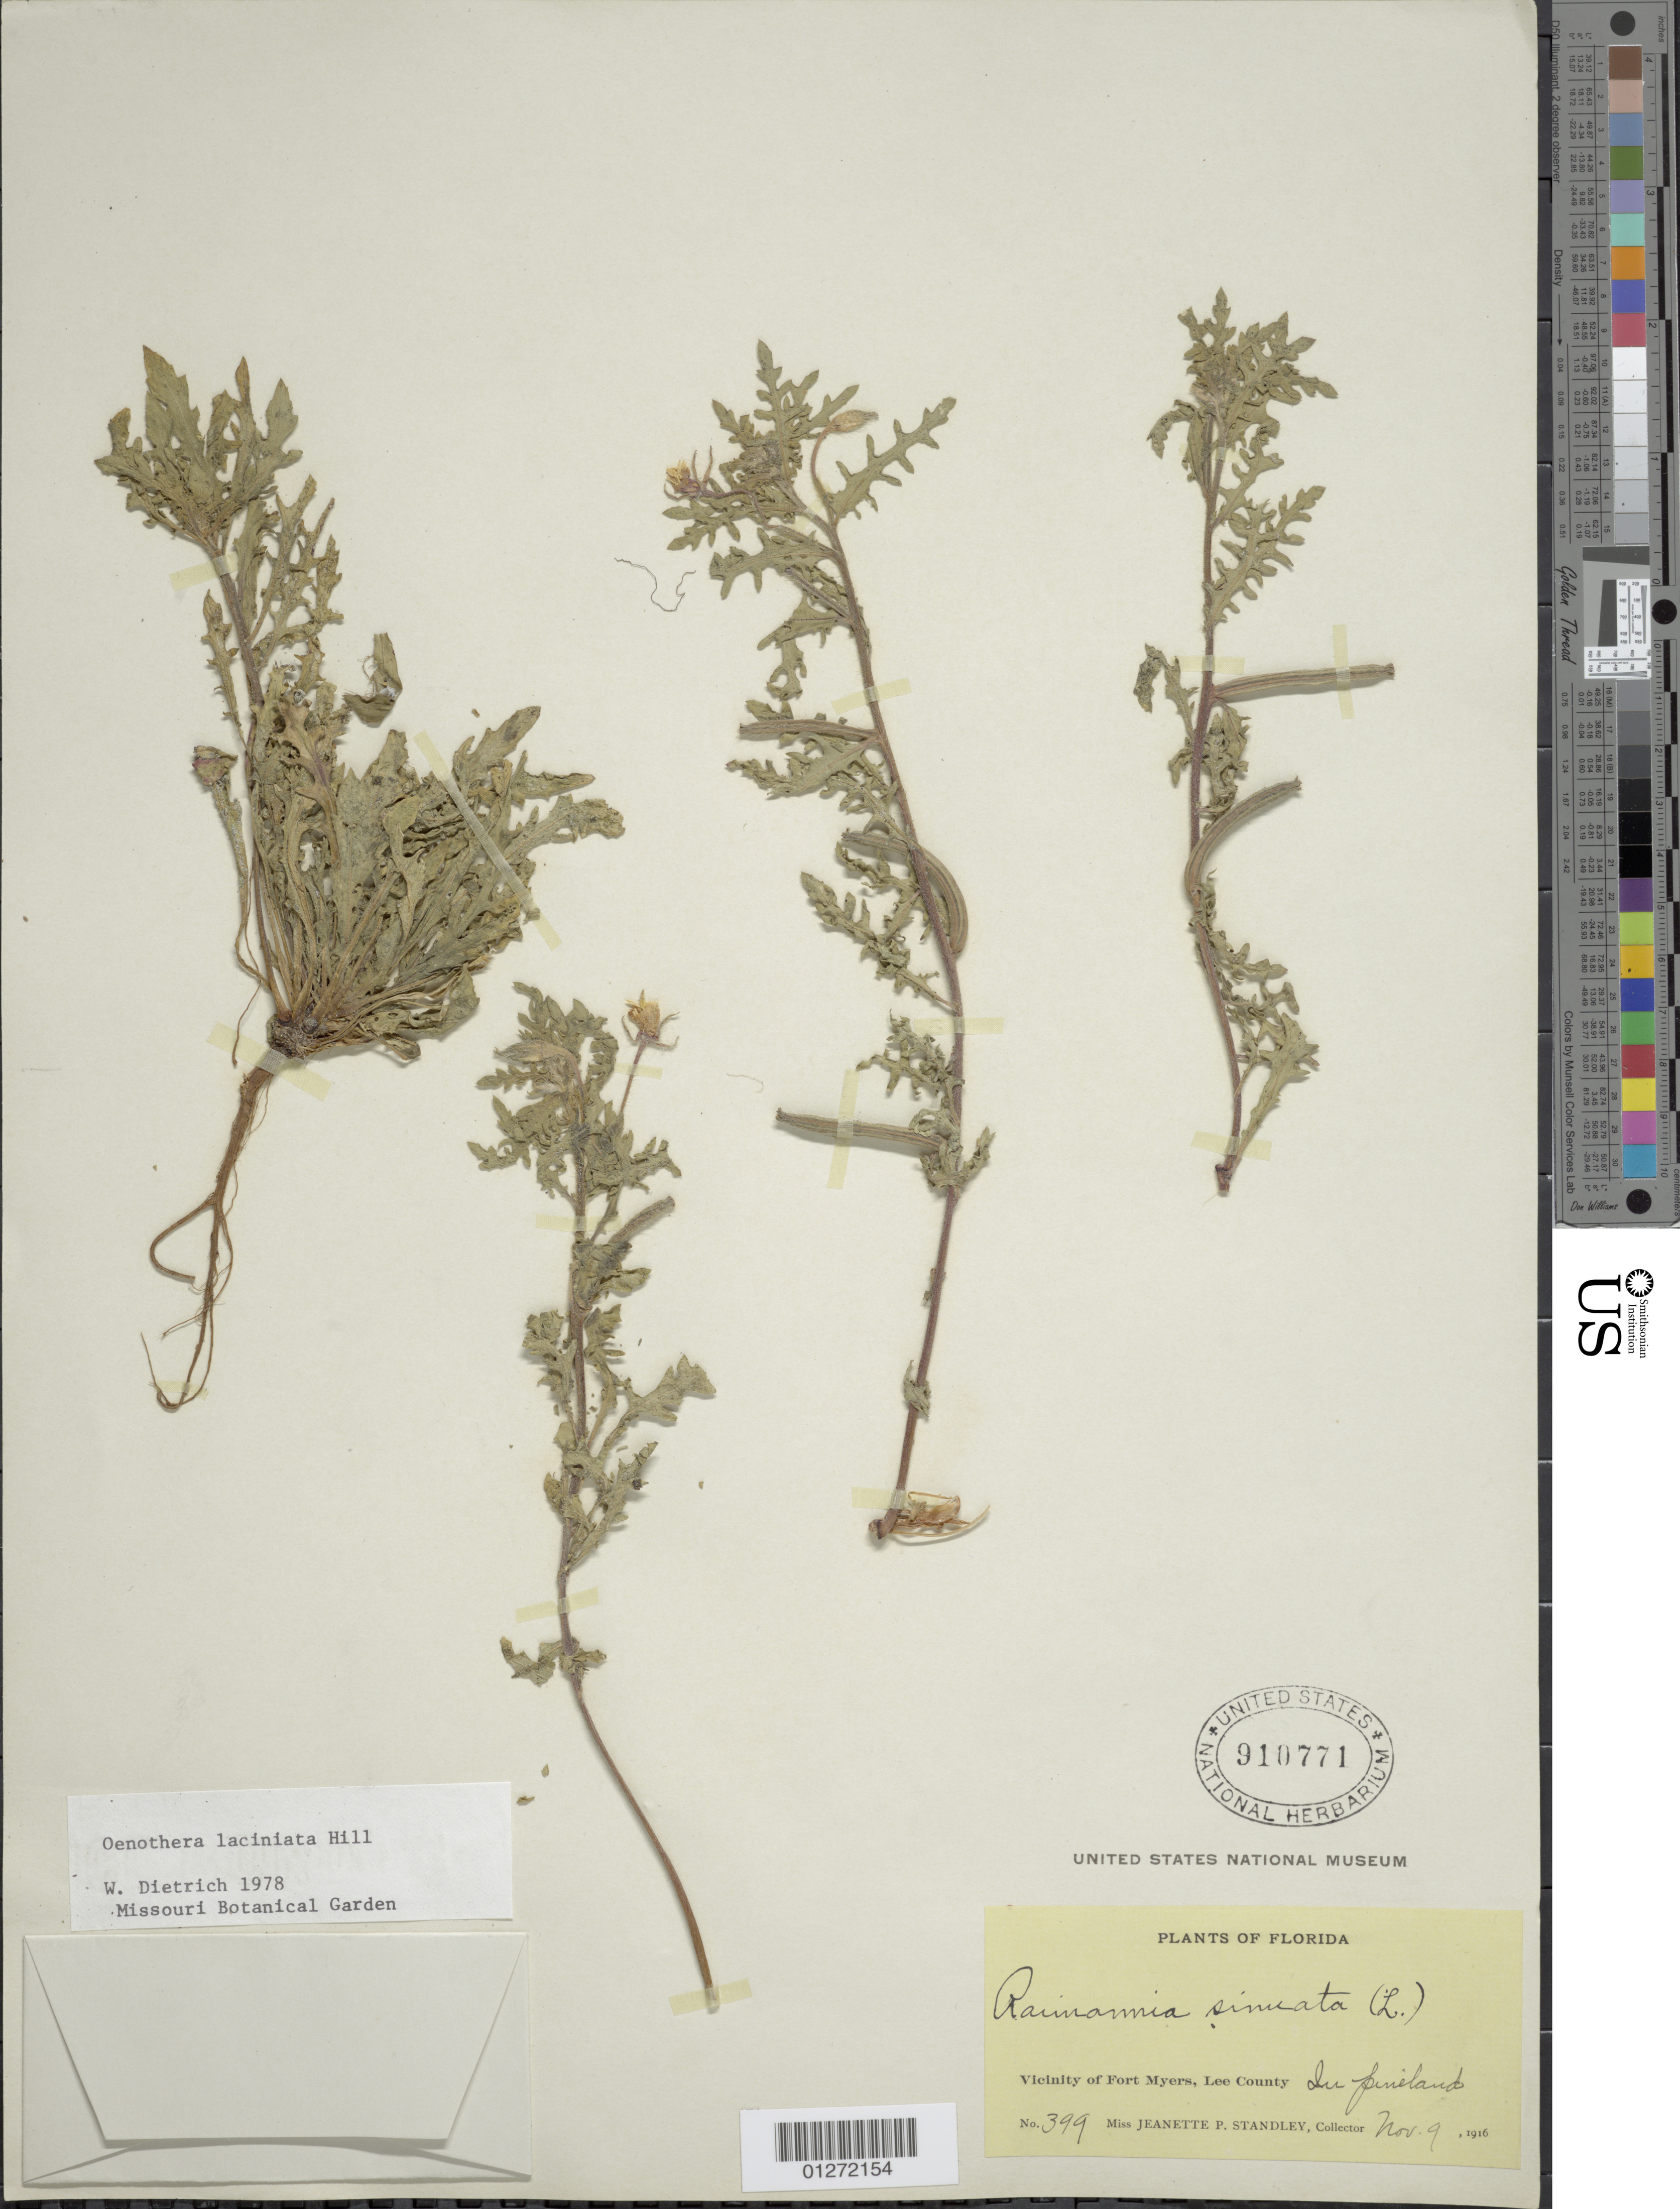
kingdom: Plantae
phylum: Tracheophyta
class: Magnoliopsida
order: Myrtales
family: Onagraceae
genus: Oenothera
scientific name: Oenothera laciniata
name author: Hill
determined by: Dietrich, W.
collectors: J. P. Standley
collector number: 399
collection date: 1916-11-09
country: United States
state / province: Florida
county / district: Lee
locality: Vicinity of Fort Myers.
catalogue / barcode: US 910771